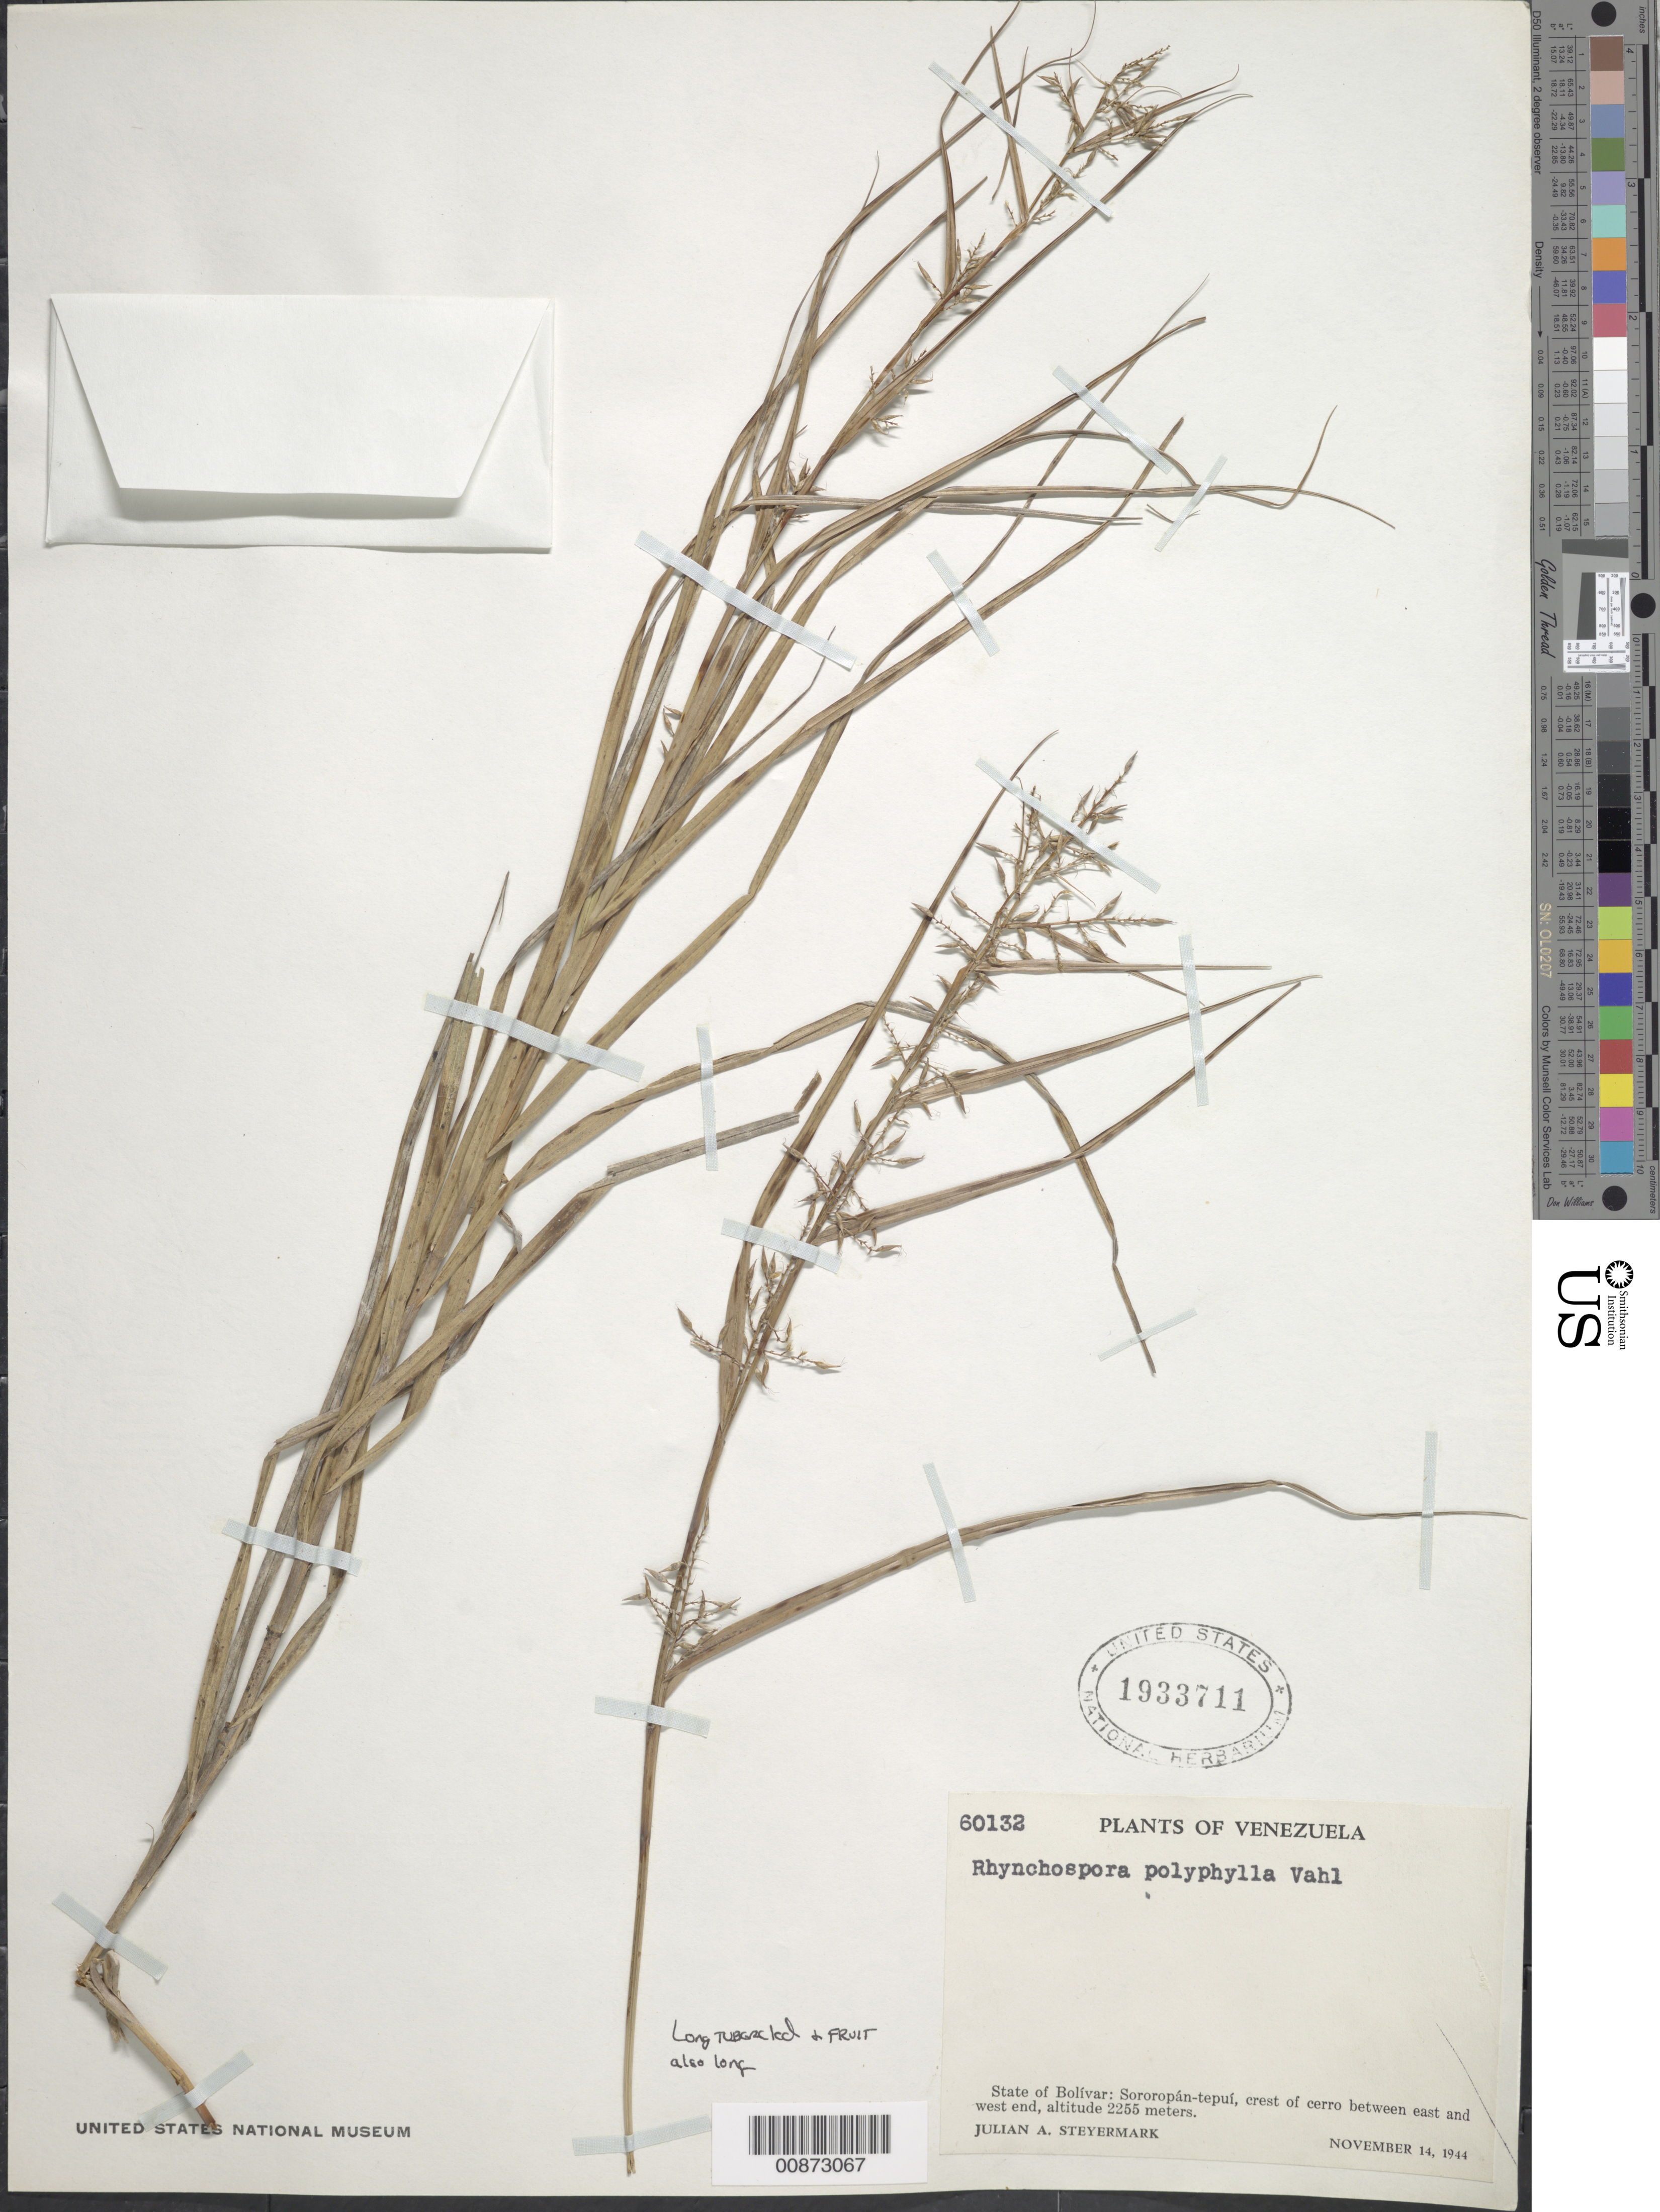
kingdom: Plantae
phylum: Tracheophyta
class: Liliopsida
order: Poales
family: Cyperaceae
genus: Rhynchospora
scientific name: Rhynchospora polyphylla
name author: (Vahl) Vahl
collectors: J. Steyermark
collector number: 60132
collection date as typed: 14-Nov-44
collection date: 1944-11-14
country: Venezuela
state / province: Bolívar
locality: Sororopán-tepuí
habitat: Crest of cerro between east and west end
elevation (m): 2255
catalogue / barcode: US 1933711